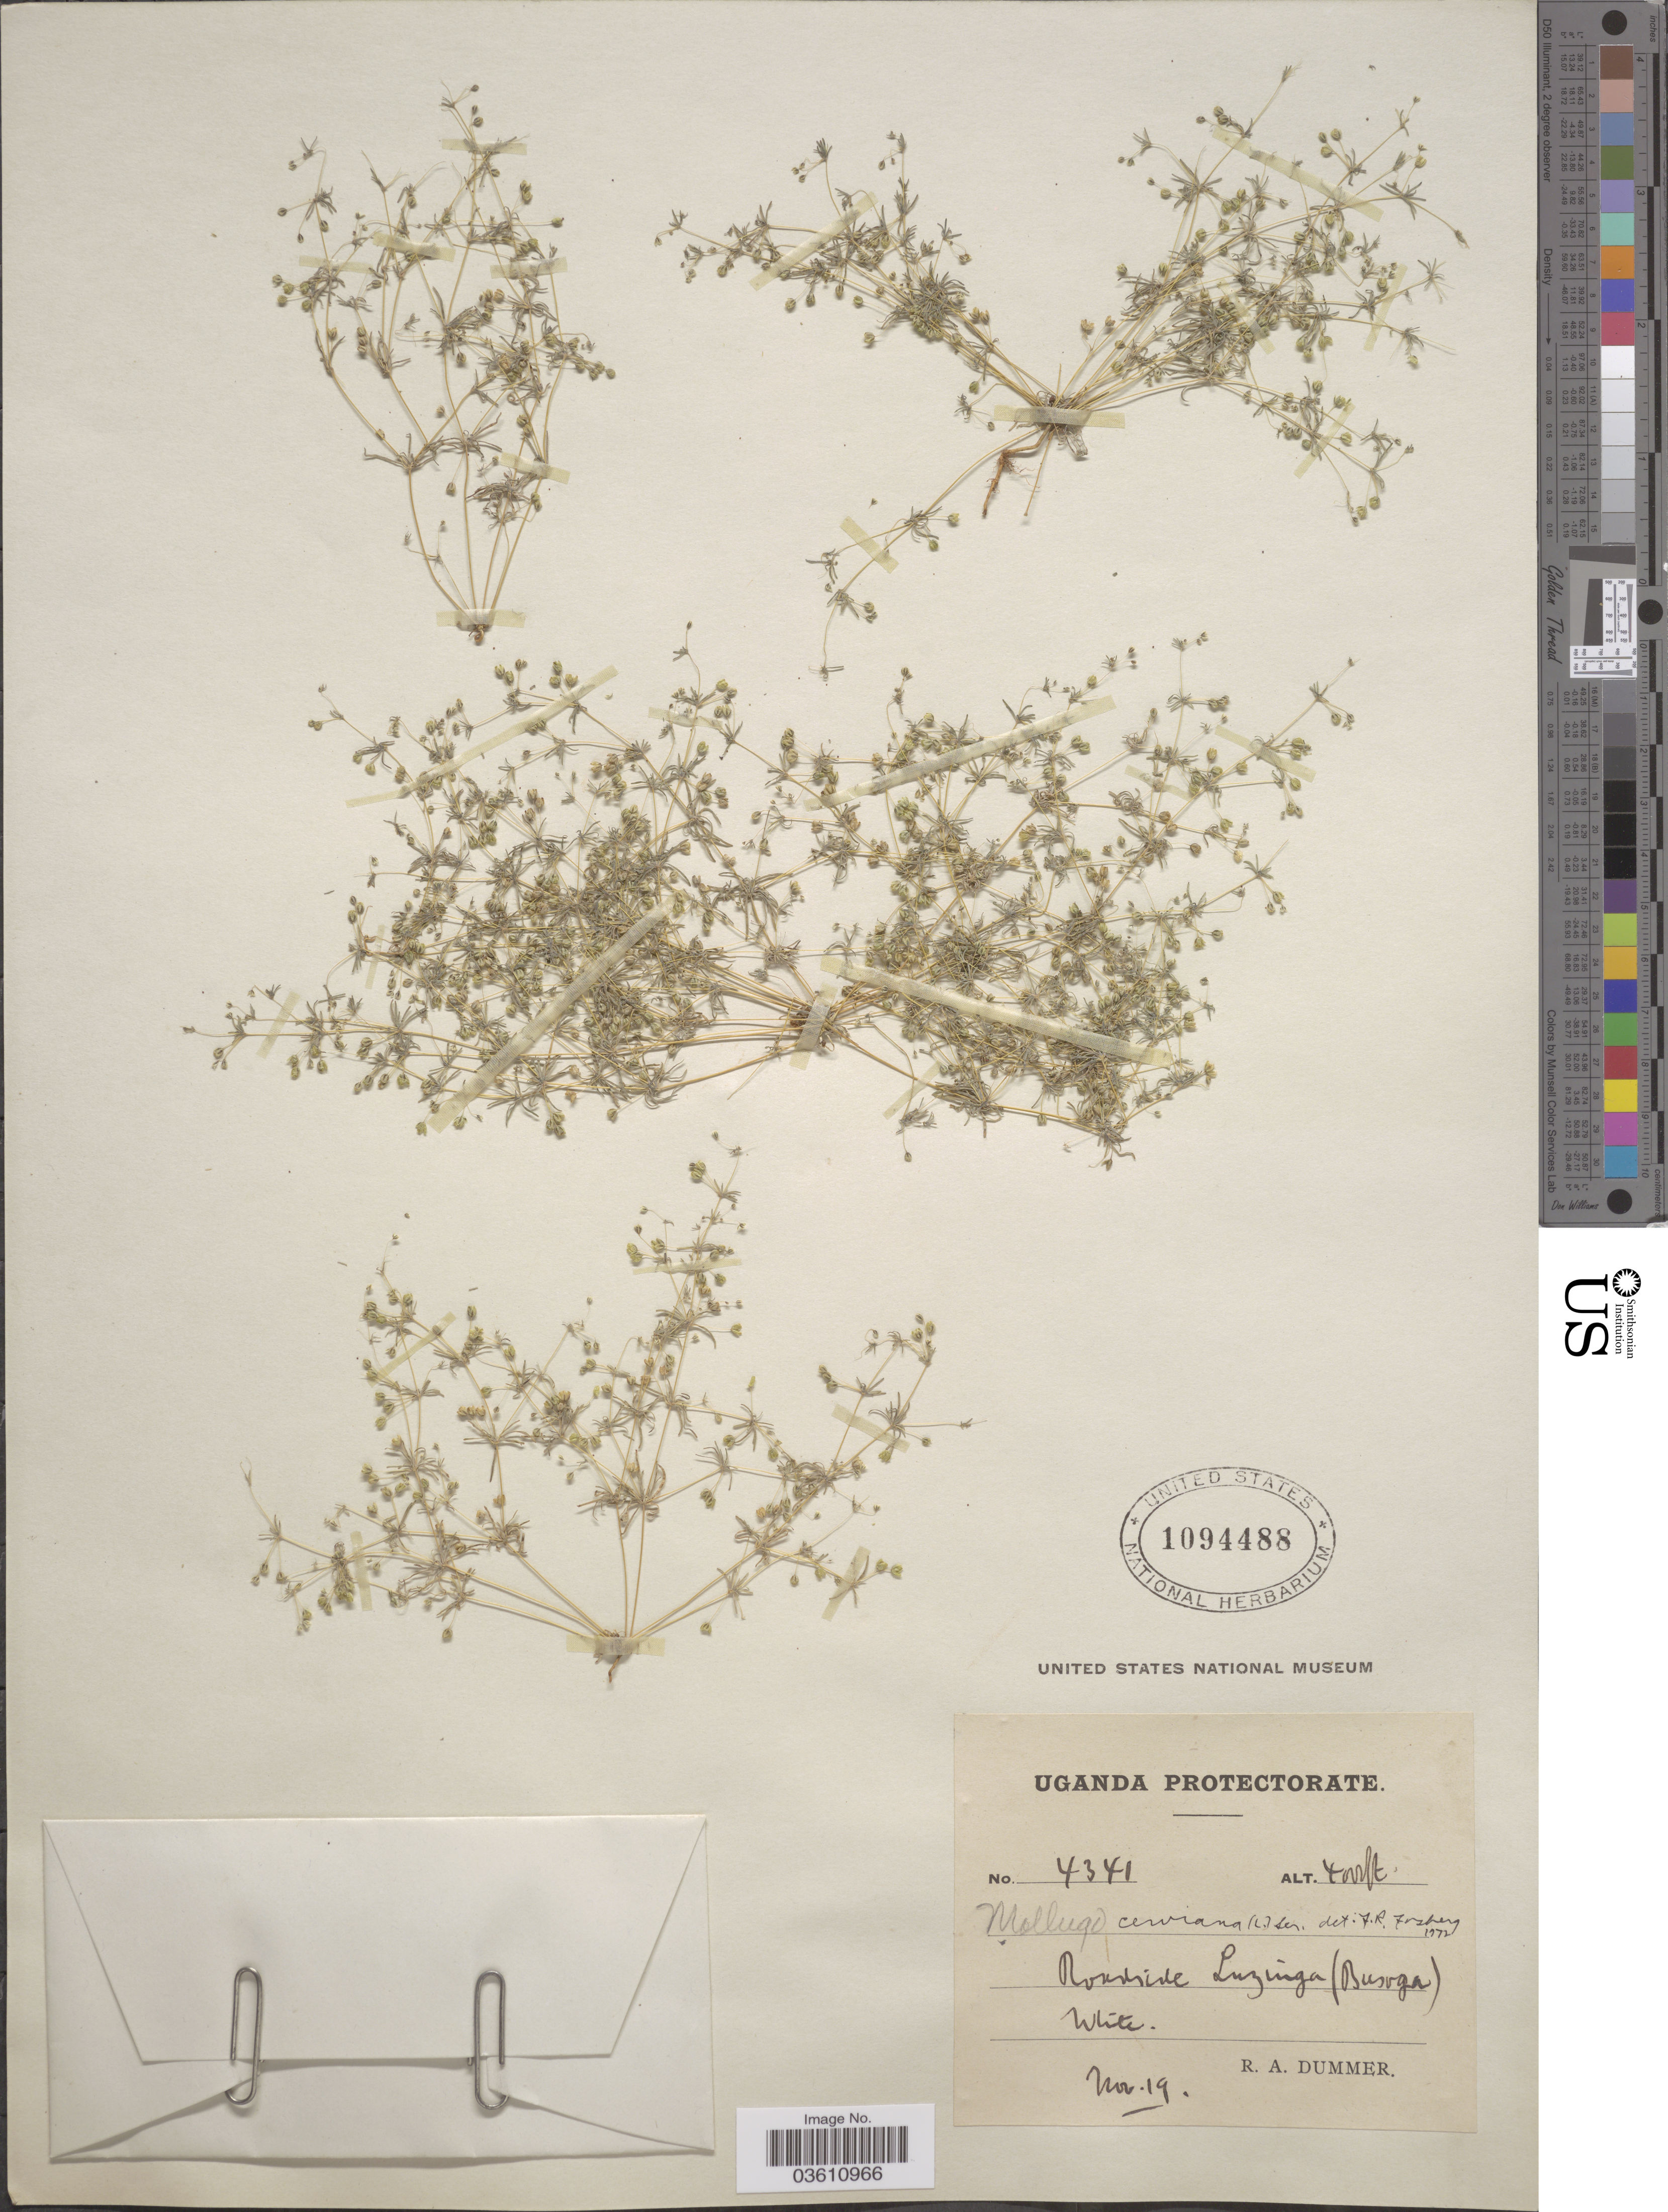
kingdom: Plantae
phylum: Tracheophyta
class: Magnoliopsida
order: Caryophyllales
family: Molluginaceae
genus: Hypertelis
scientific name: Hypertelis cerviana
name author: (L.) Thulin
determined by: Strong, Mark T., (BOT), Smithsonian Institution - National Museum of Natural History (UNITED STATES)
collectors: R. Dümmer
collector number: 4341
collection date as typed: Transcribed d/m/y: /11/19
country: Uganda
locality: Uganda Protectorate. Roadside Luzinga (Busoga).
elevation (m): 1219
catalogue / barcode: US 1094488